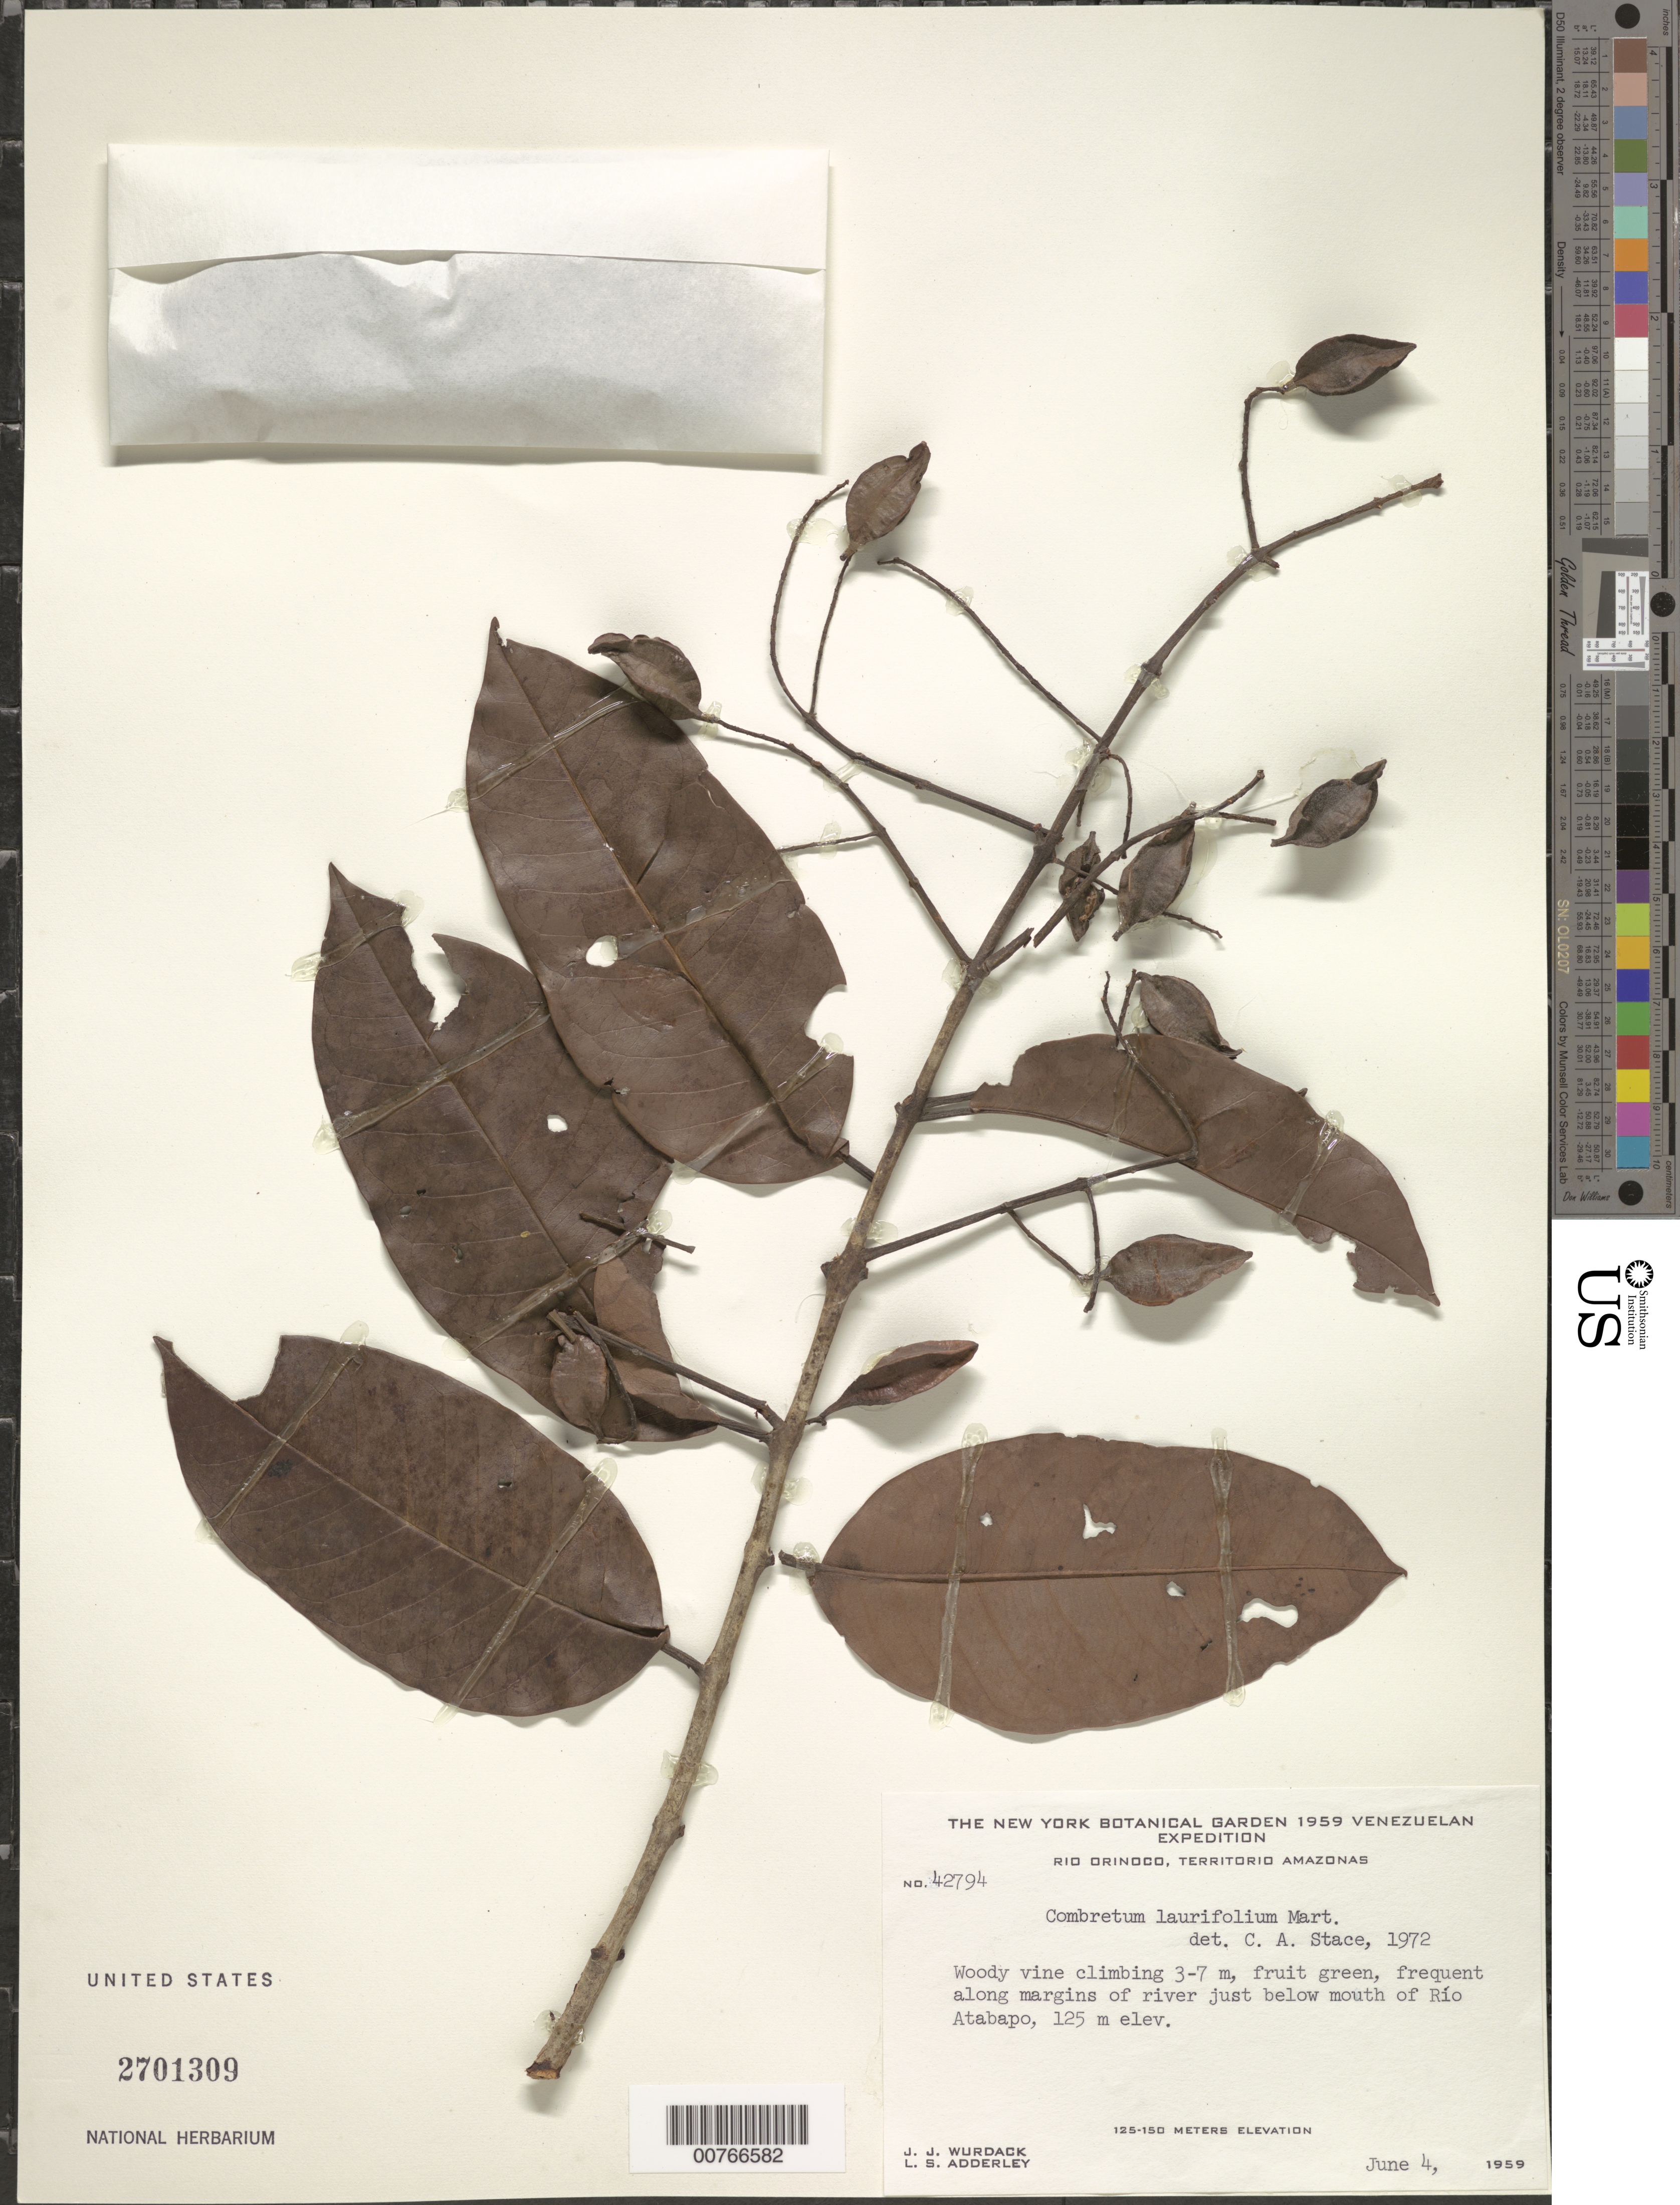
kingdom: Plantae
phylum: Tracheophyta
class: Magnoliopsida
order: Myrtales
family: Combretaceae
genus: Combretum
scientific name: Combretum pyramidatum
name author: Desv.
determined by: Stace, C. A.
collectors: J. J. Wurdack & L. S. Adderley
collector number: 42794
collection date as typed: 4-Jun-59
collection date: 1959-06-04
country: Venezuela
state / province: Amazonas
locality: Río Orinoco, Río Atabapo, just below mouth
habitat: Along margins of river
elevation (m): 125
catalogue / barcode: US 2701309